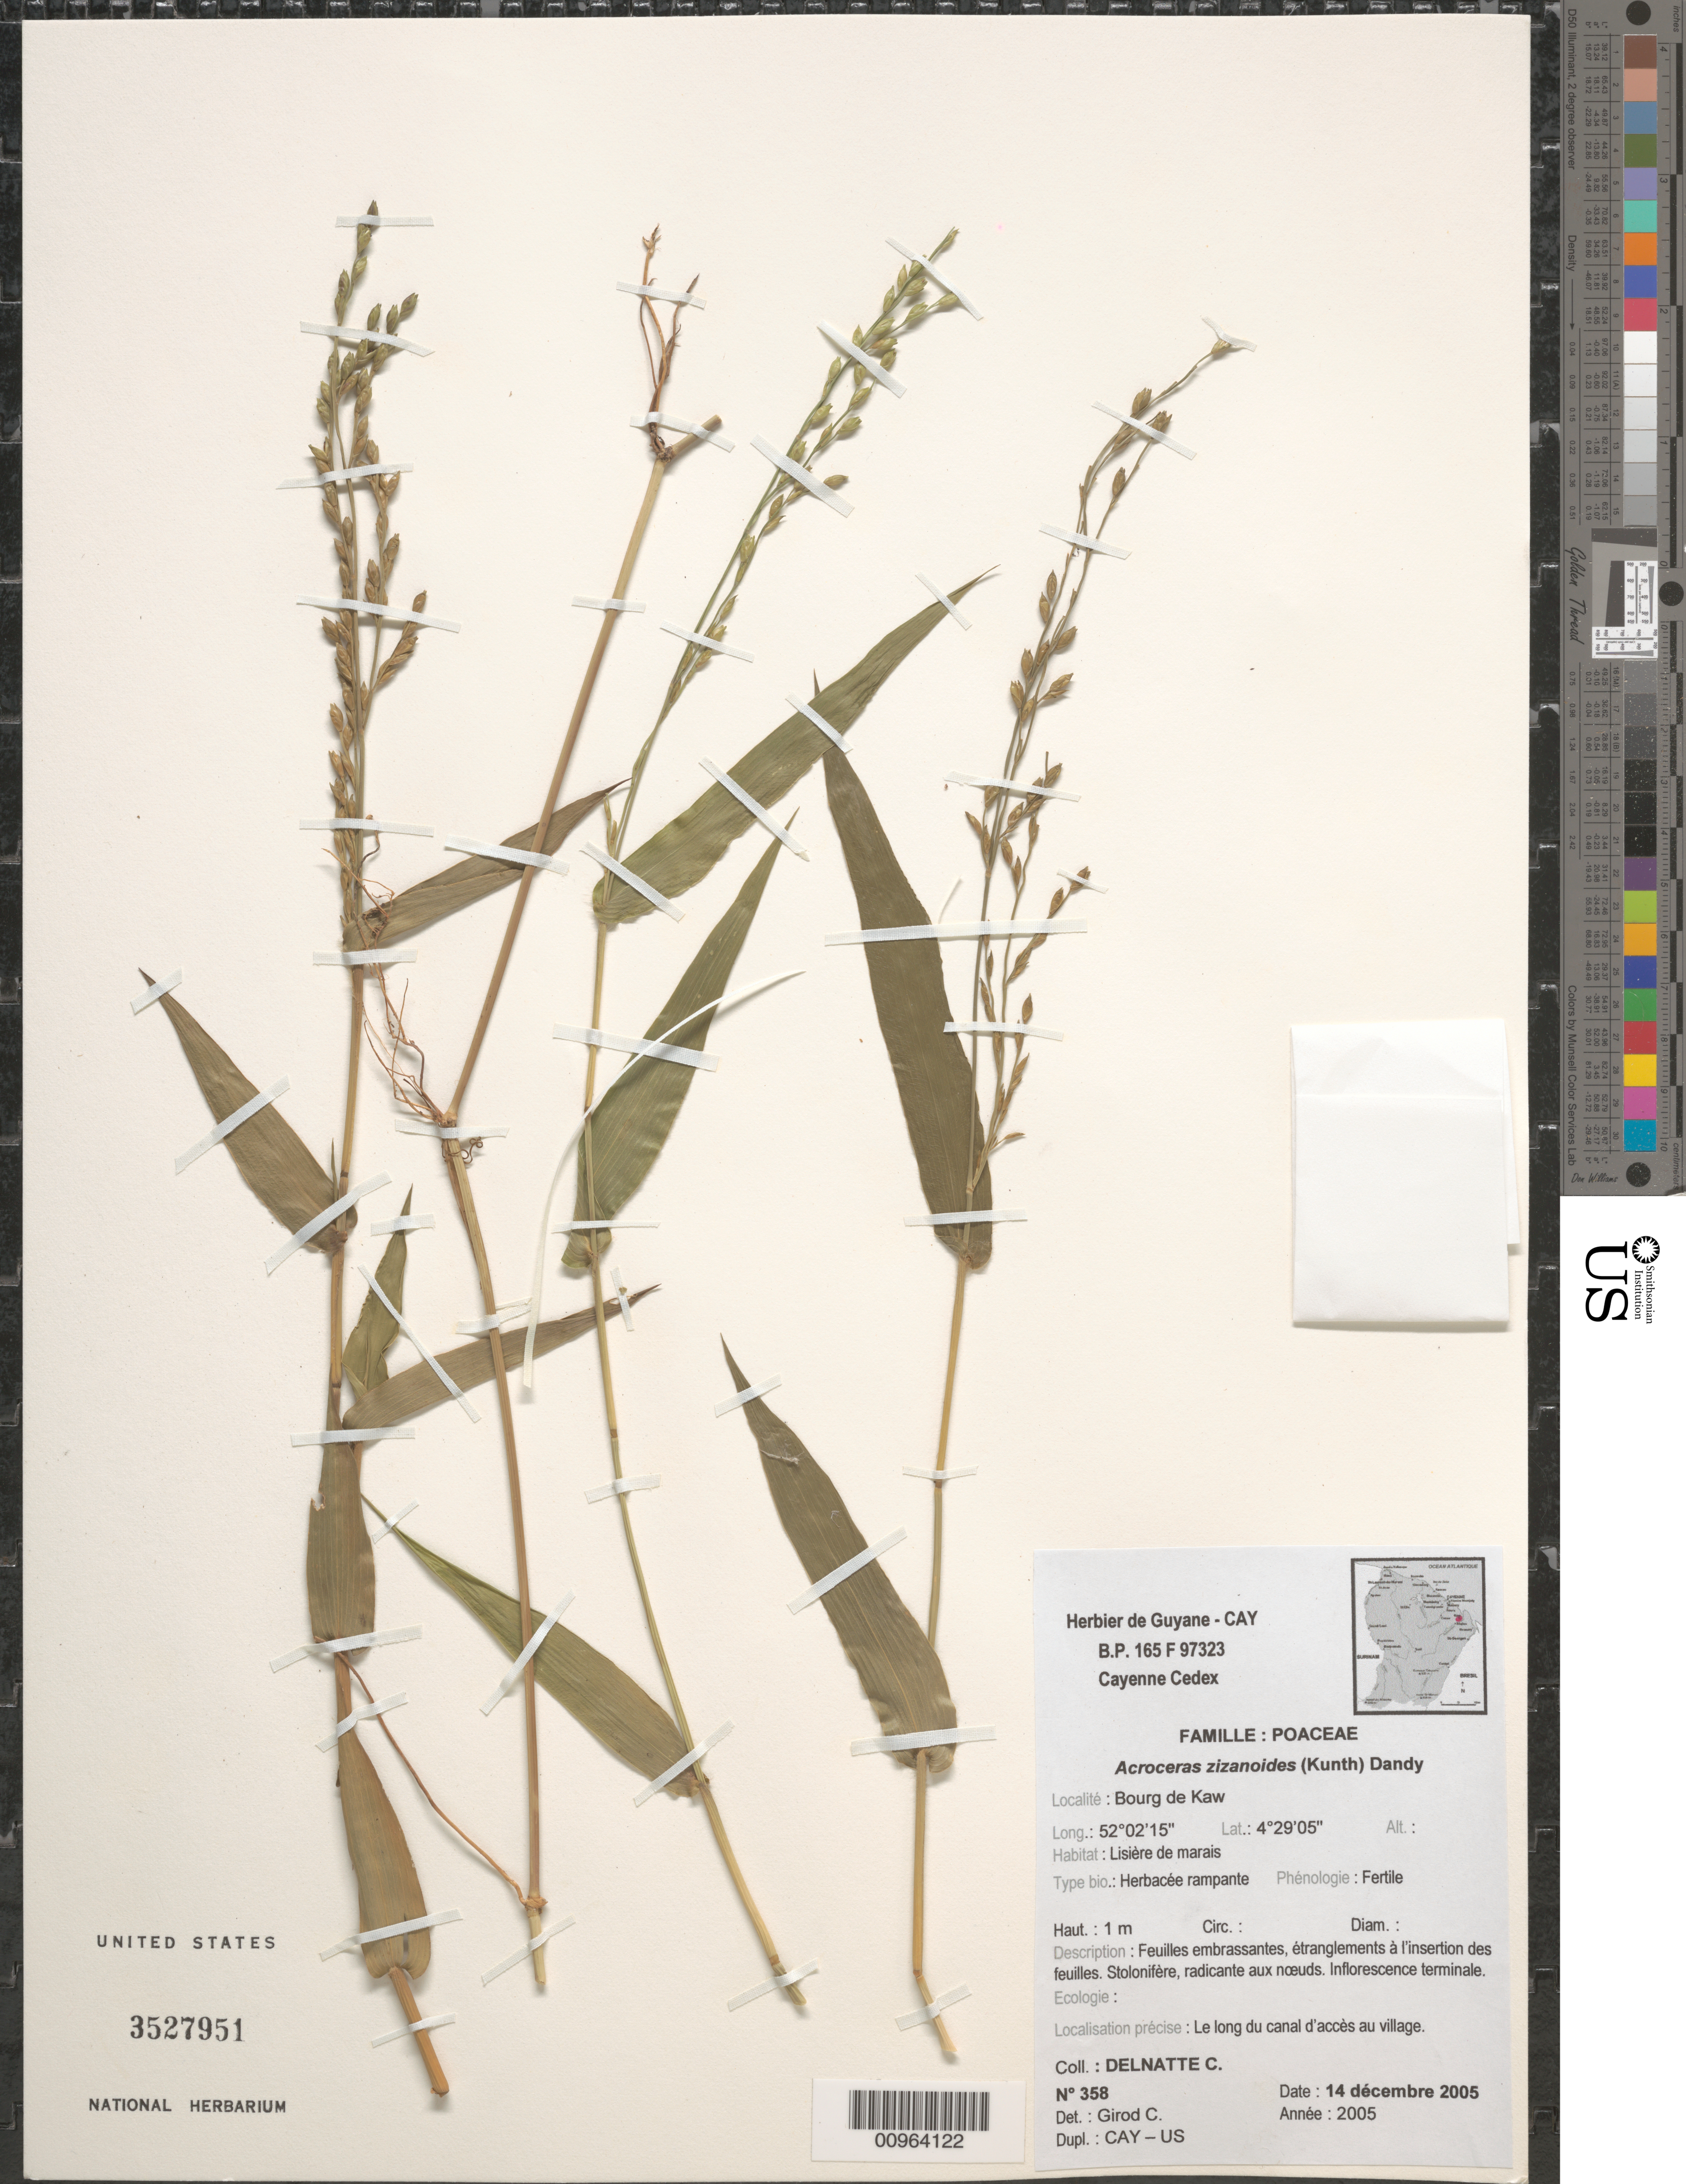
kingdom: Plantae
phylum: Tracheophyta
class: Liliopsida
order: Poales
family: Poaceae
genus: Acroceras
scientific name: Acroceras zizanioides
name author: (Kunth) Dandy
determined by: Girod, C.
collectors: C. Delnatte & C. Girod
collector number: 358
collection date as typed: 14-Dec-05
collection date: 2005-12-14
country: French Guiana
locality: Bourg de Kaw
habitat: Lisiere de marais. Le long du canal d'acces au village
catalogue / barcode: US 3527951